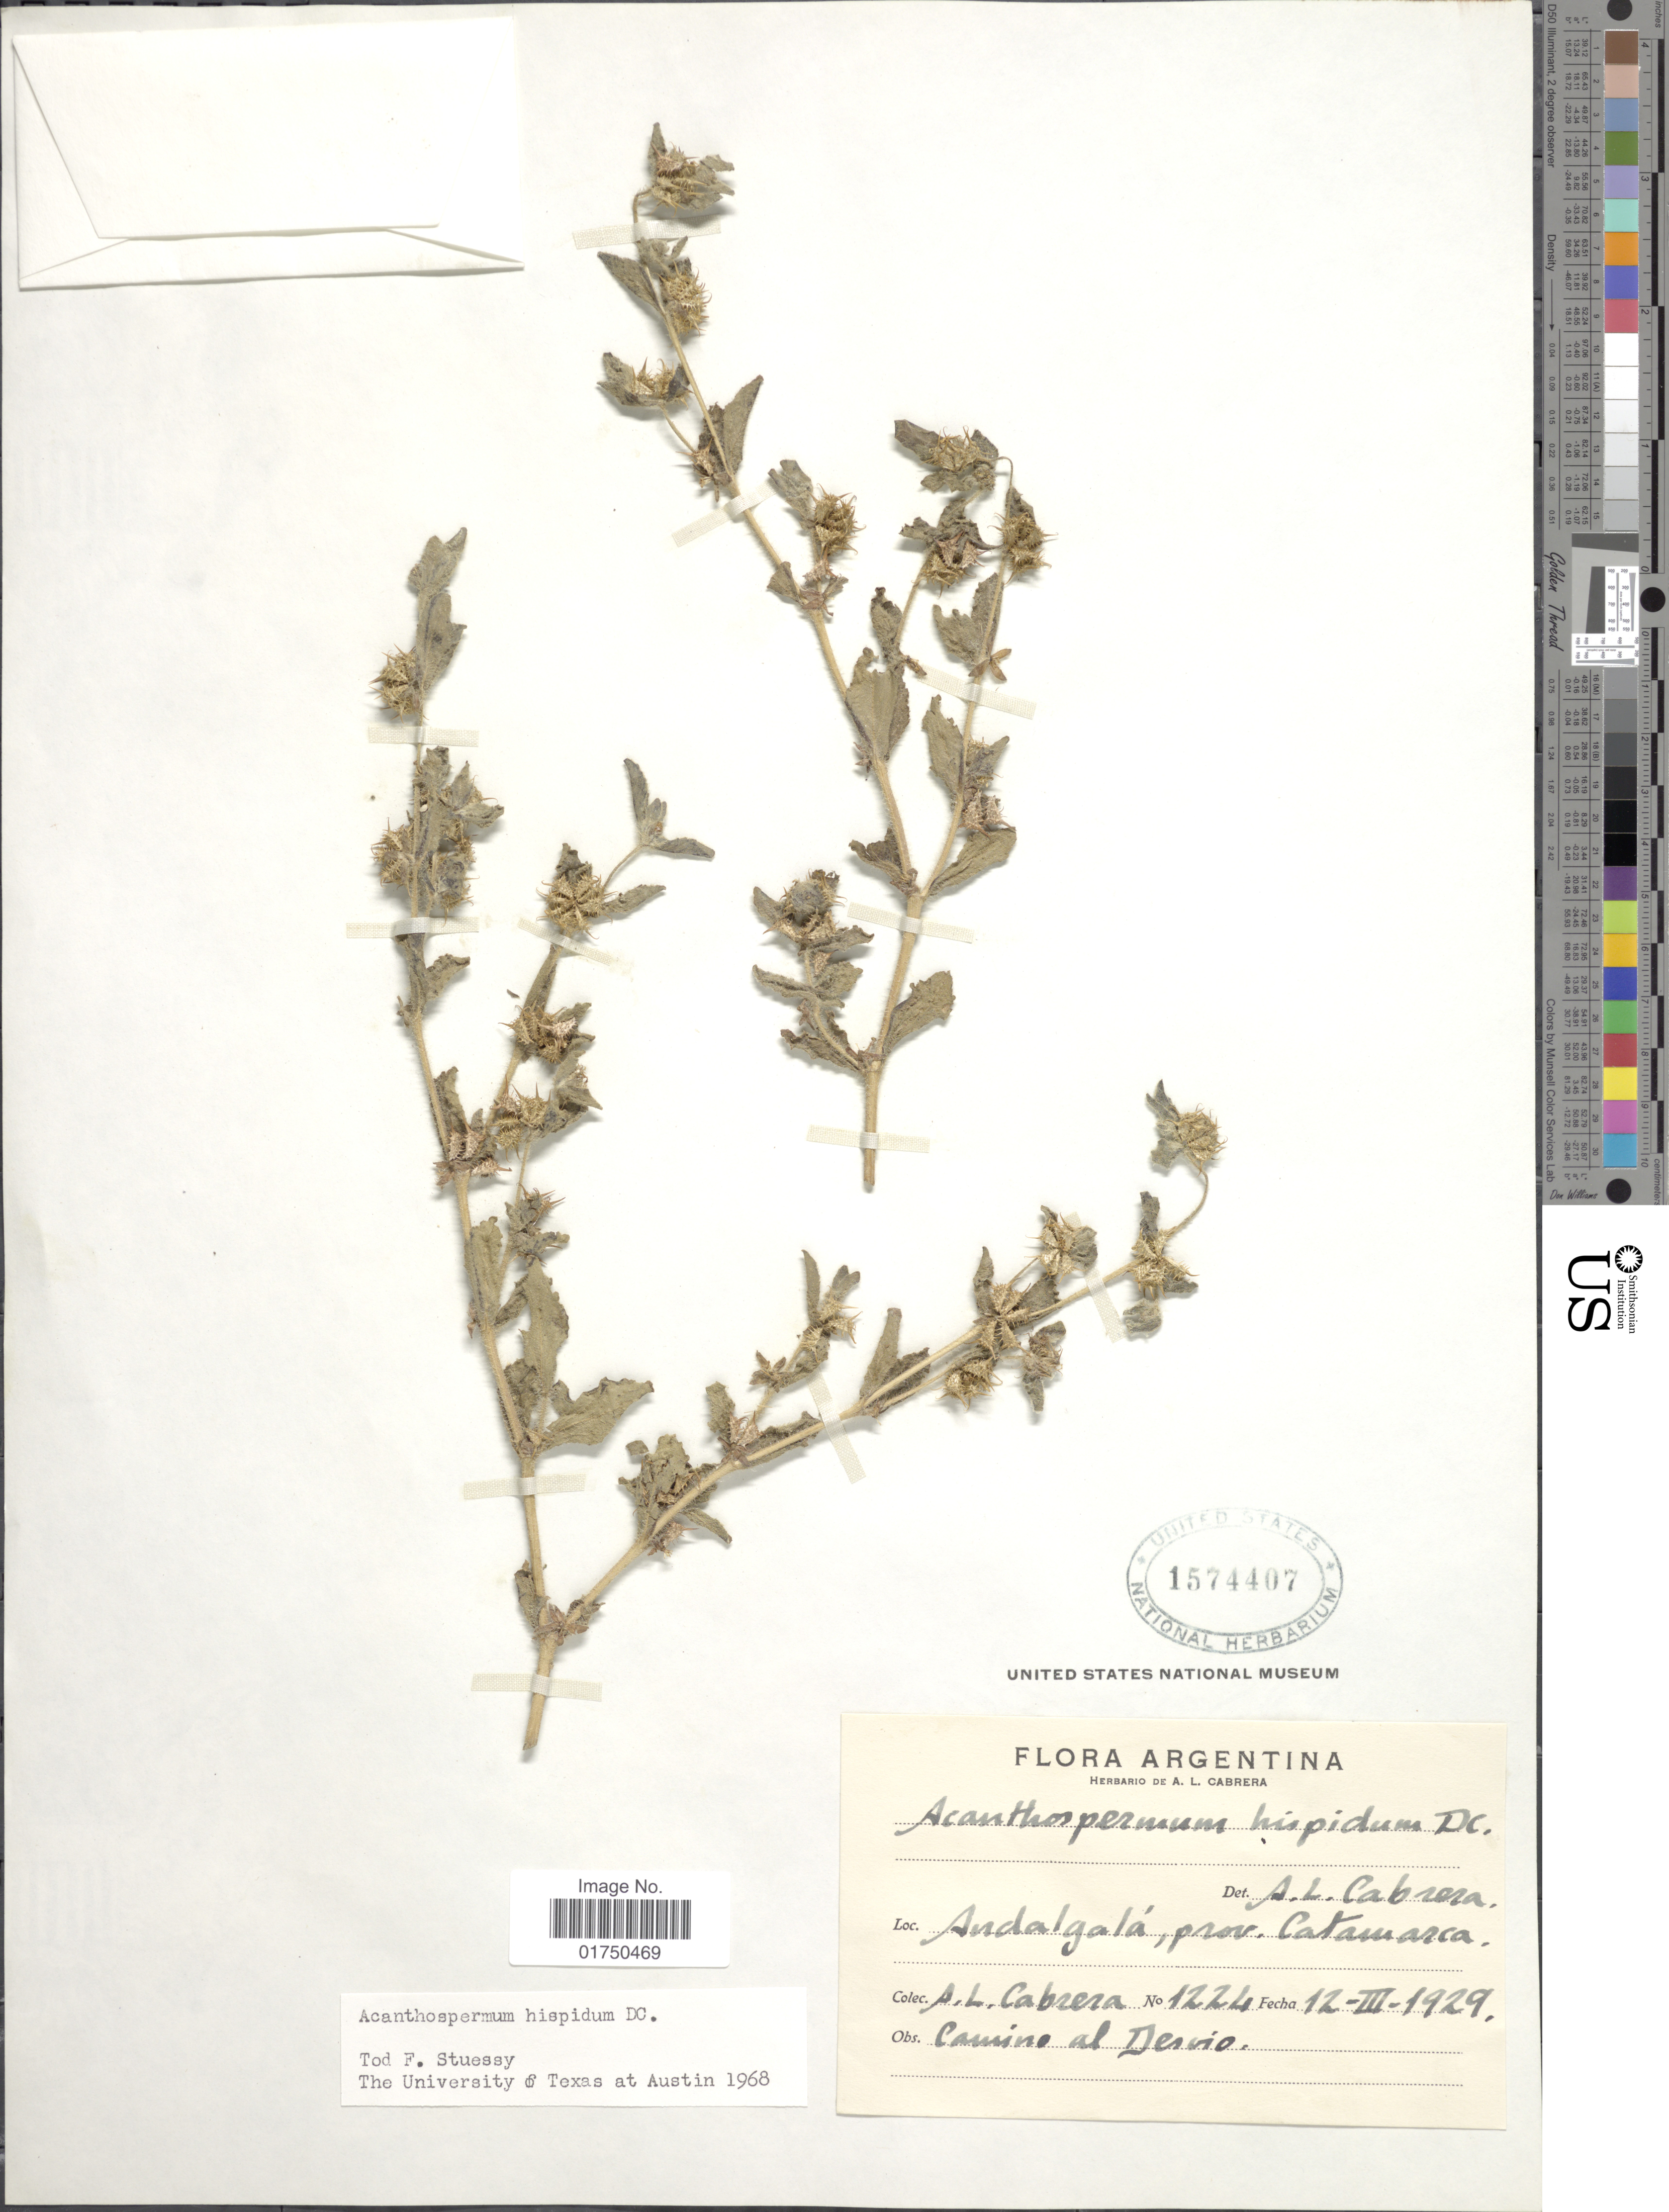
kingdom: Plantae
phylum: Tracheophyta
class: Magnoliopsida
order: Asterales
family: Asteraceae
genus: Acanthospermum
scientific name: Acanthospermum hispidum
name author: DC.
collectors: A. L. Cabrera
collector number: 1224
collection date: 1929-03-12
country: Argentina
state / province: Catamarca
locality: Andalgalá, prov. Catamarca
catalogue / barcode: US 1574407